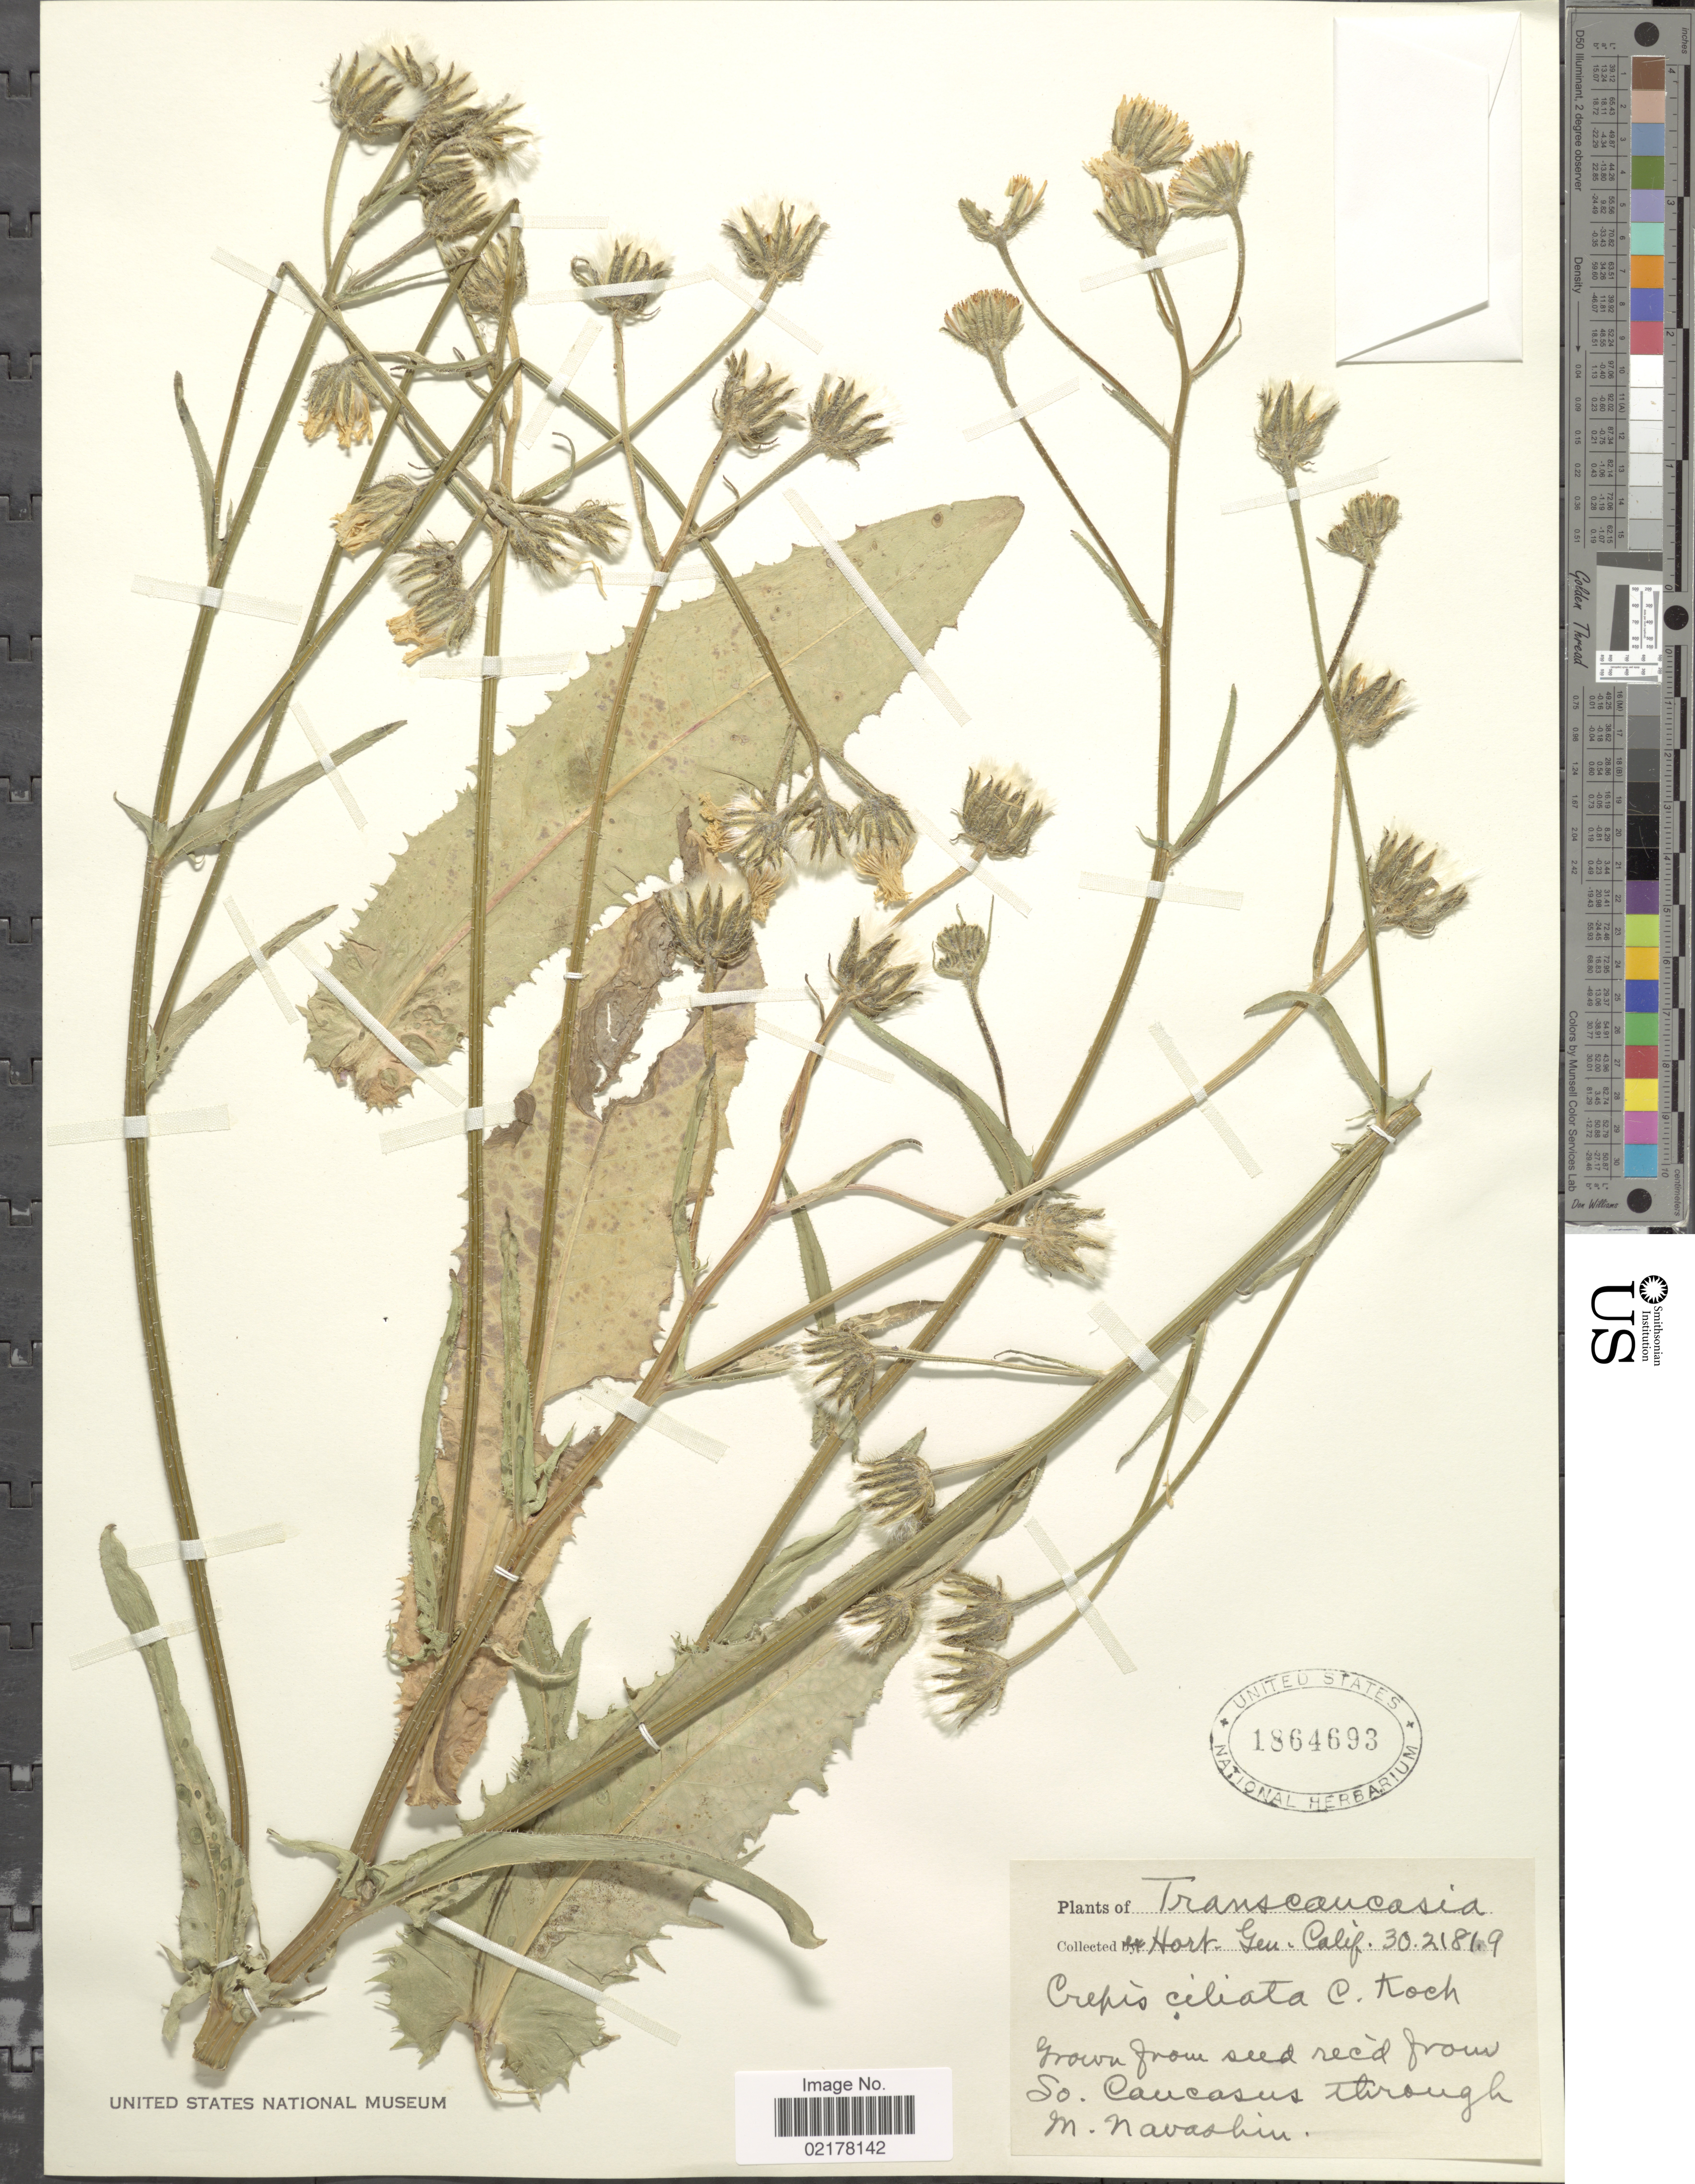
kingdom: Plantae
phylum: Tracheophyta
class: Magnoliopsida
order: Asterales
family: Asteraceae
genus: Crepis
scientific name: Crepis ciliata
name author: K. Koch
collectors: Hort. Gen. Calif.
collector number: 3021819?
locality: Transcaucasia [unsure placement]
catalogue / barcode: US 1864693